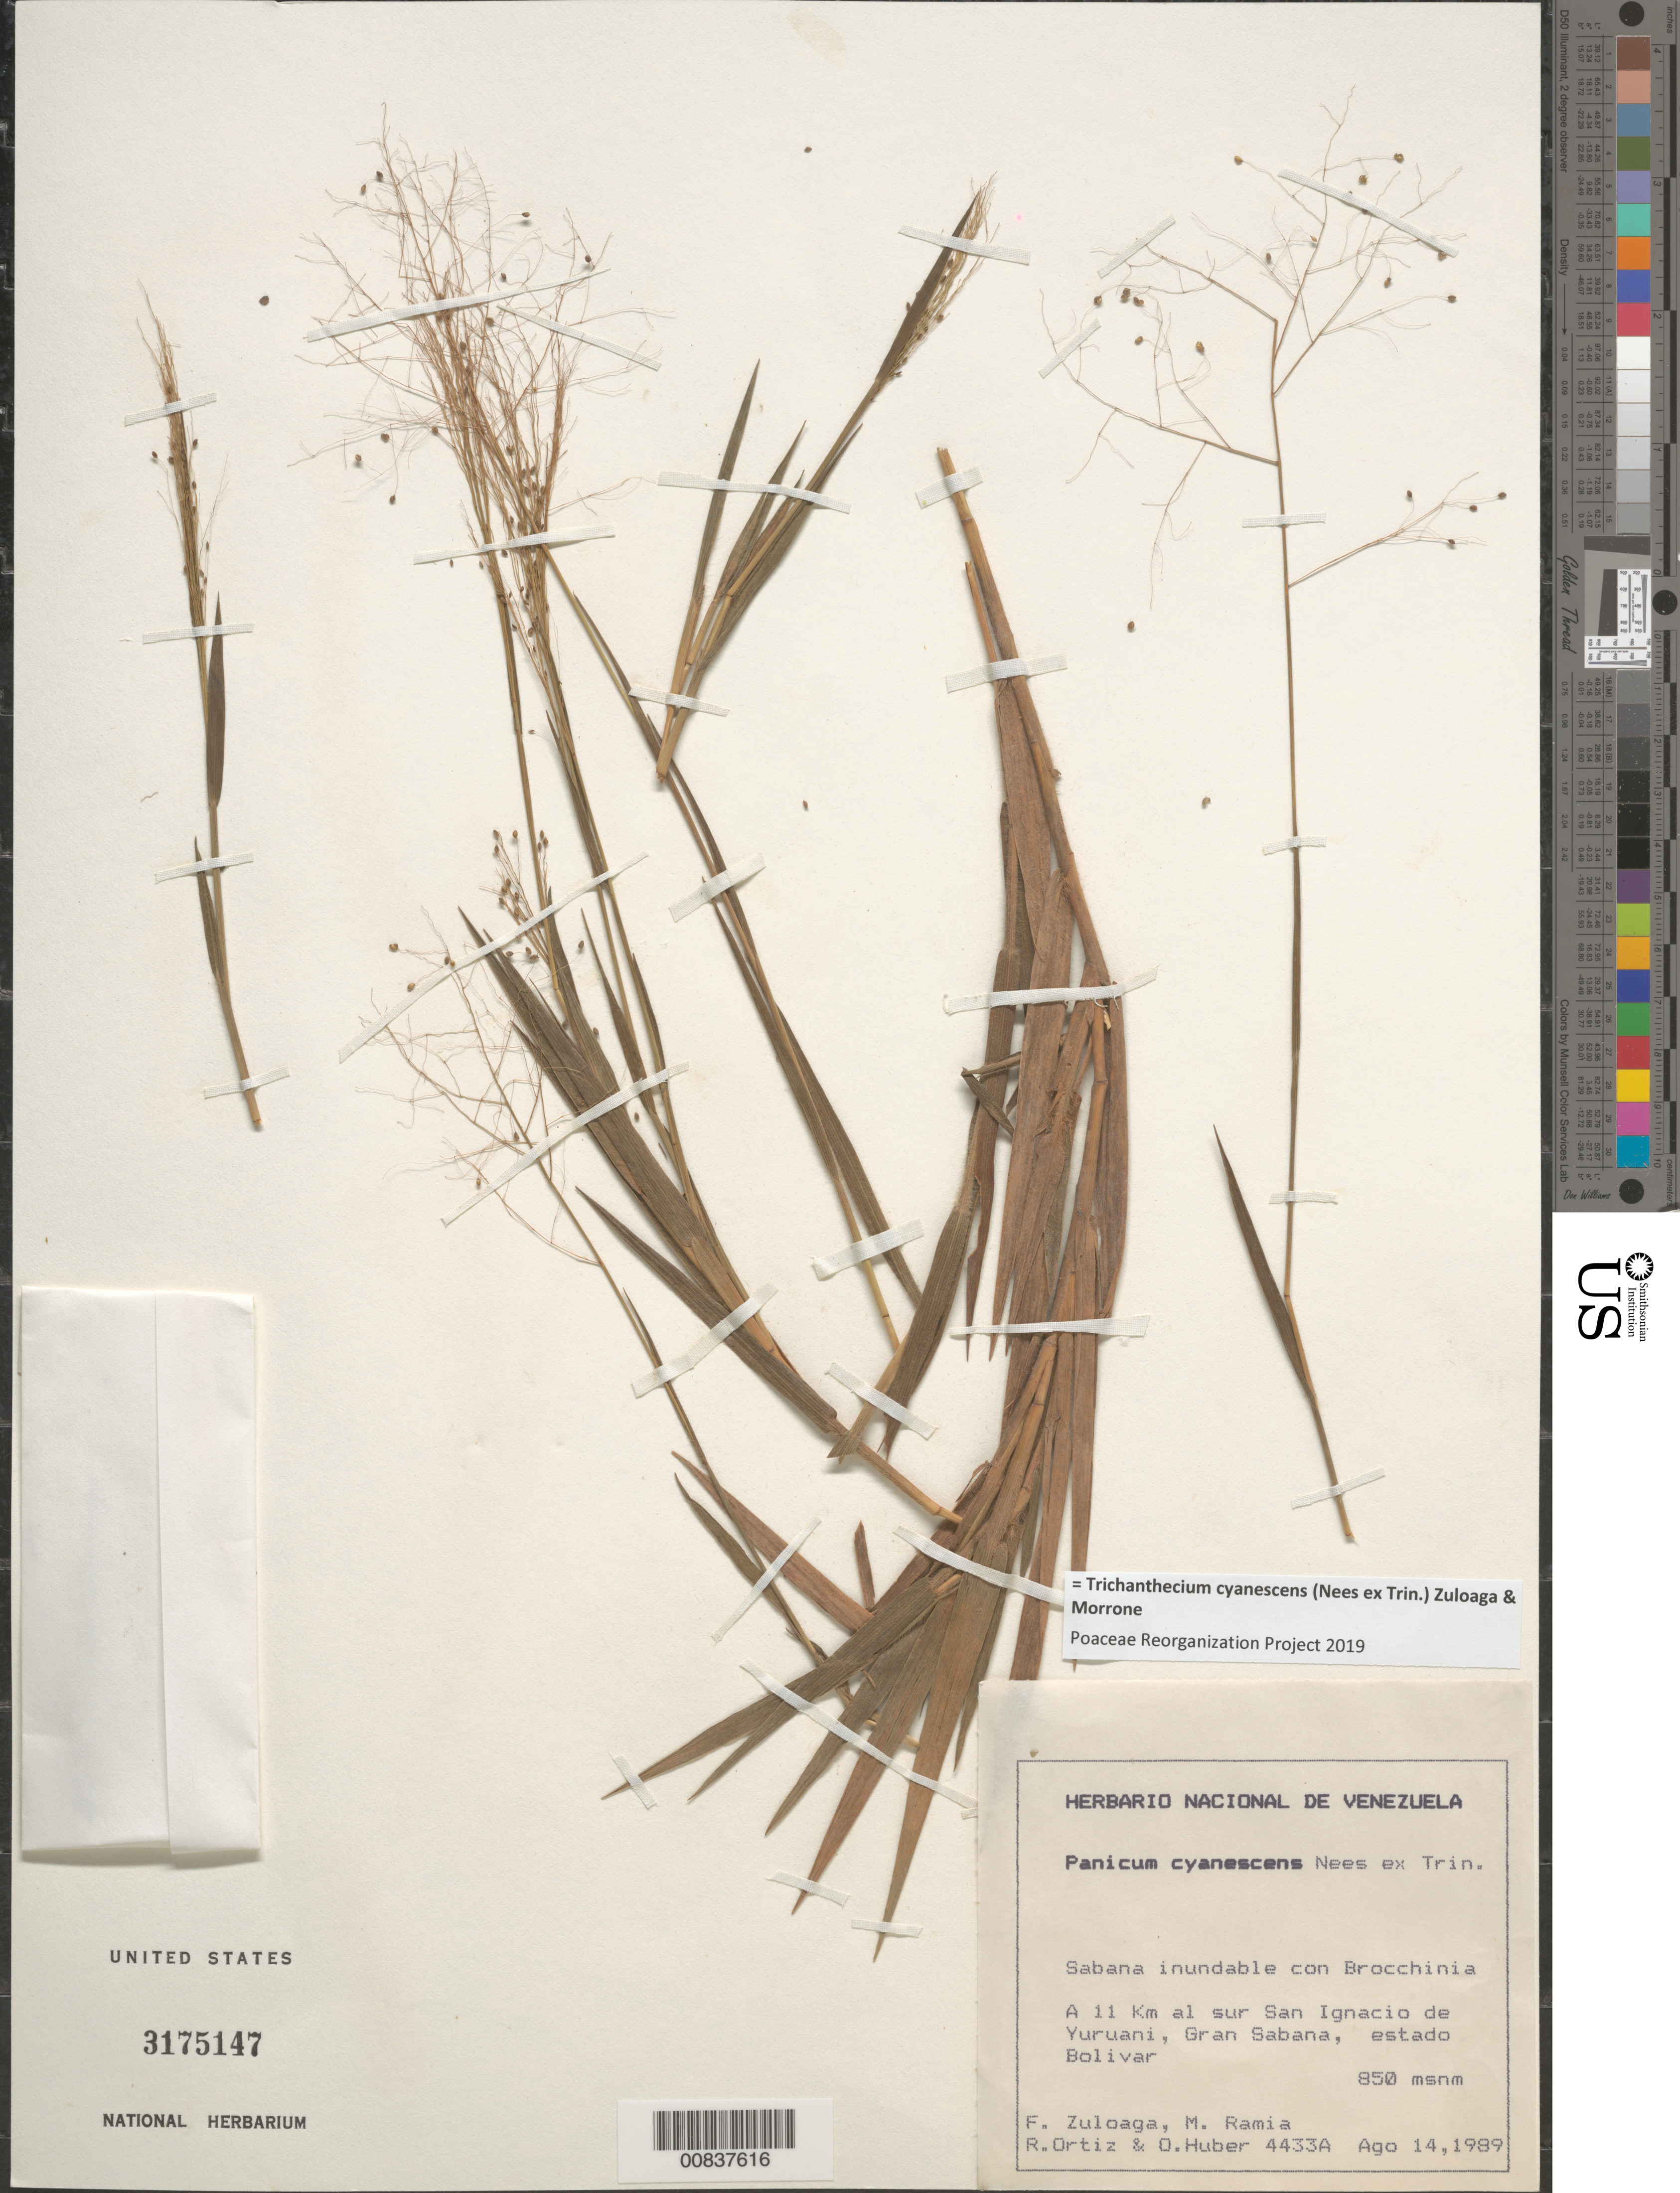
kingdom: Plantae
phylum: Tracheophyta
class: Liliopsida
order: Poales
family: Poaceae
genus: Panicum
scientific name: Panicum cyanescens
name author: Nees ex Trin.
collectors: F. O. Zuloaga, M. Ramia, R. Ortíz & O. Huber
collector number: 4433 A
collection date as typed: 14-Aug-89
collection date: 1989-08-14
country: Venezuela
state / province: Bolívar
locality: Gran Sabana, 11 km S de San Ignacio de Yuruani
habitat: Sabana inundable con Brocchinia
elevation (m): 850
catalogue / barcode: US 3175147